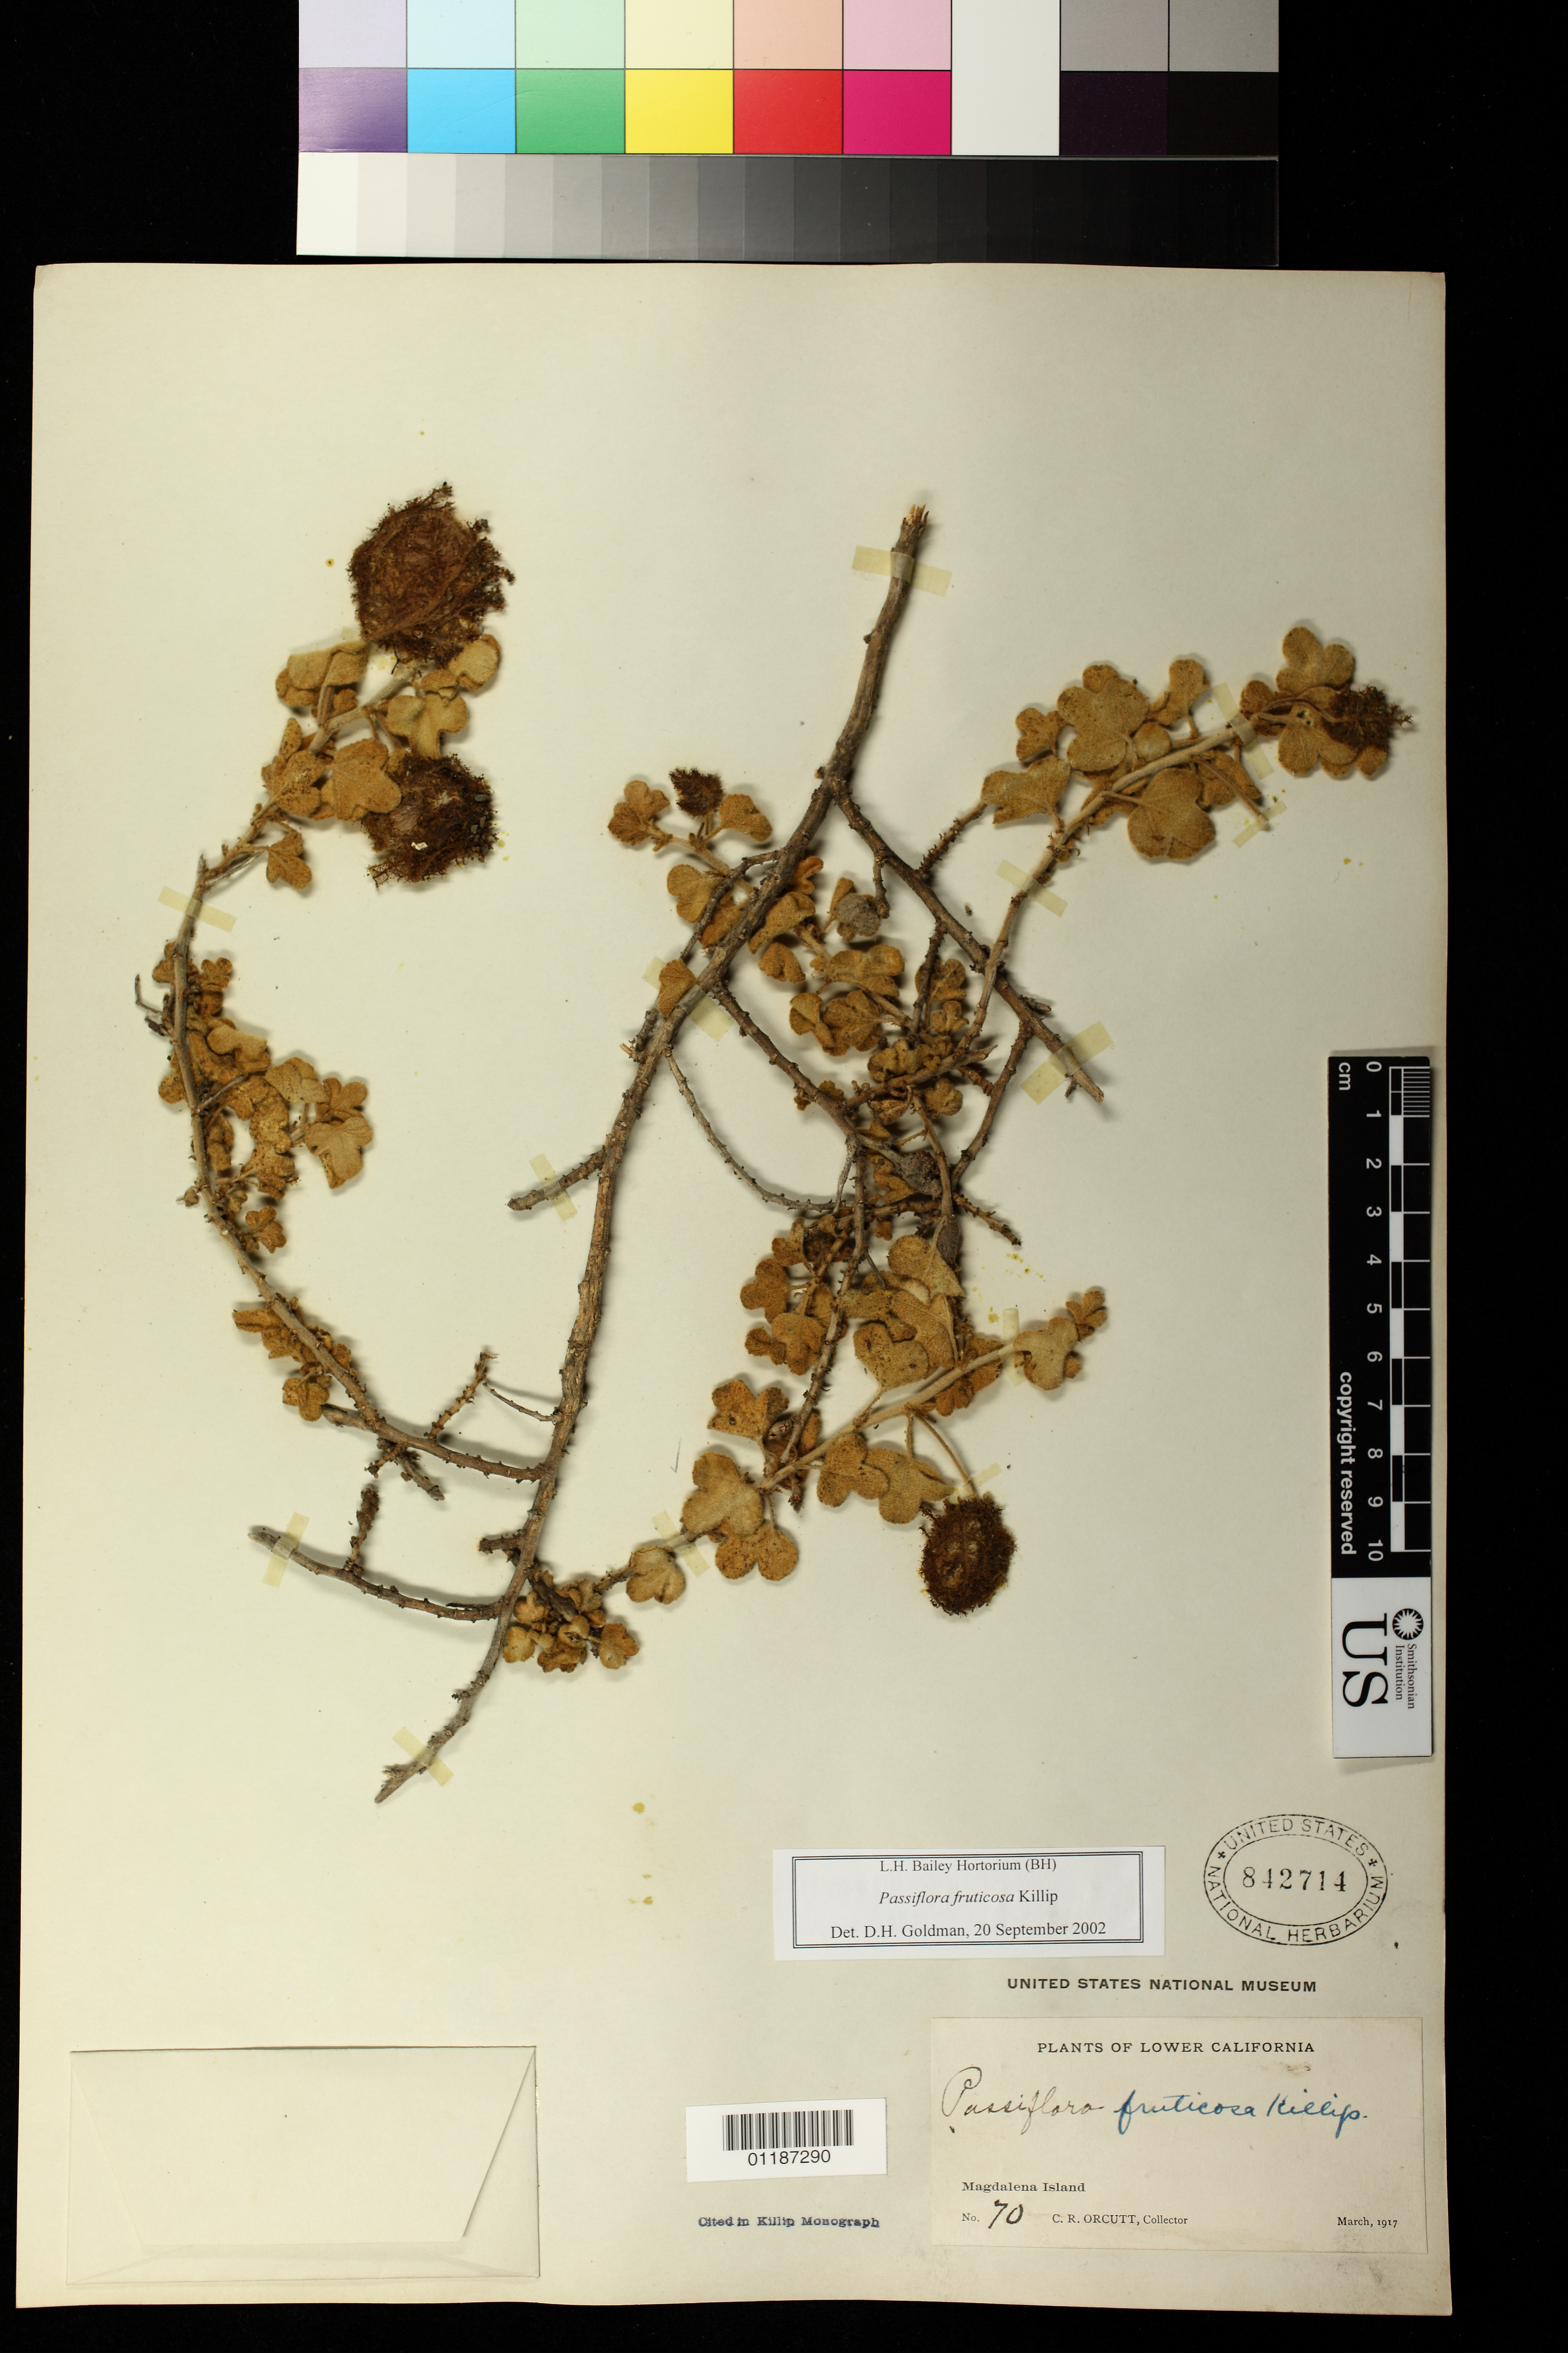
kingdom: Plantae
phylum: Tracheophyta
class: Magnoliopsida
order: Malpighiales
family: Passifloraceae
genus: Passiflora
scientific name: Passiflora fruticosa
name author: Killip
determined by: Svoboda, Harlan T., (NA), US Department of Agriculture (UNITED STATES)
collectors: C. R. Orcutt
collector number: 70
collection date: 1917-03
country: Mexico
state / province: Baja California Sur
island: Magdalena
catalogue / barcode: US 842714